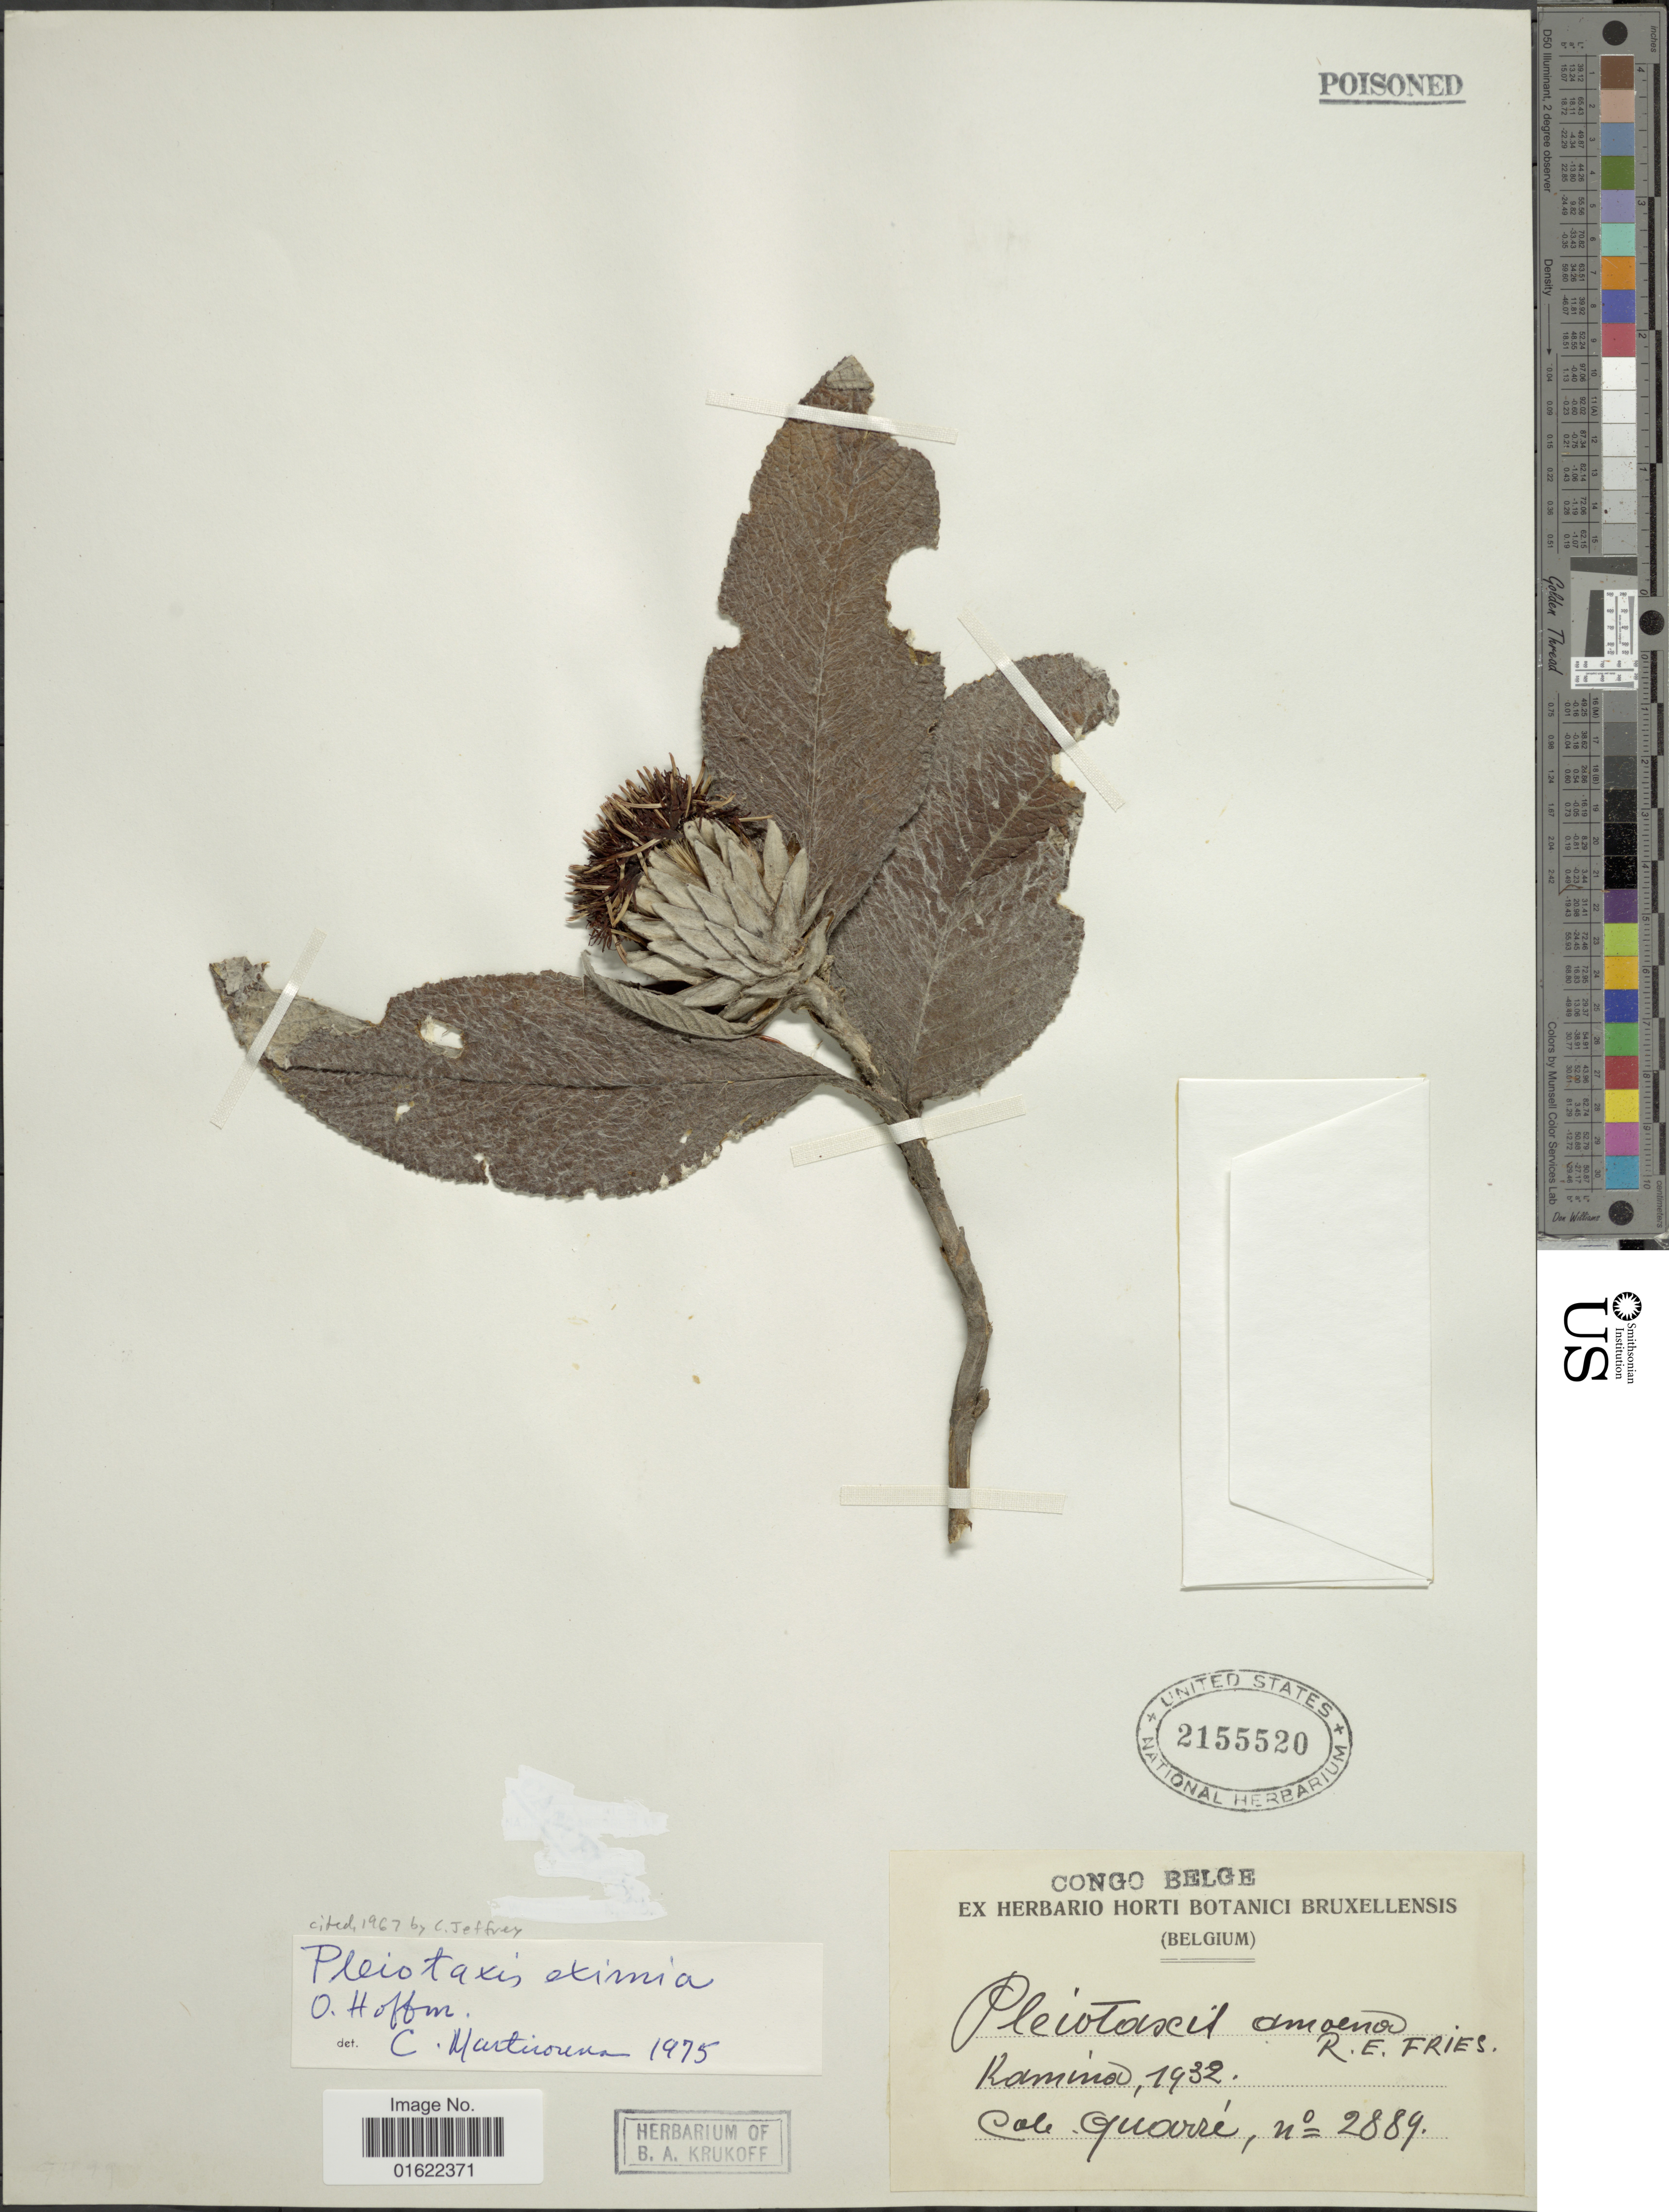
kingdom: Plantae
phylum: Tracheophyta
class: Magnoliopsida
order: Asterales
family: Asteraceae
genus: Pleiotaxis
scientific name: Pleiotaxis eximia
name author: O. Hoffm.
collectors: -. Quarre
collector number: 2889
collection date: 1932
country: Congo, Democratic Republic of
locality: Kamina.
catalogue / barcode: US 2155520